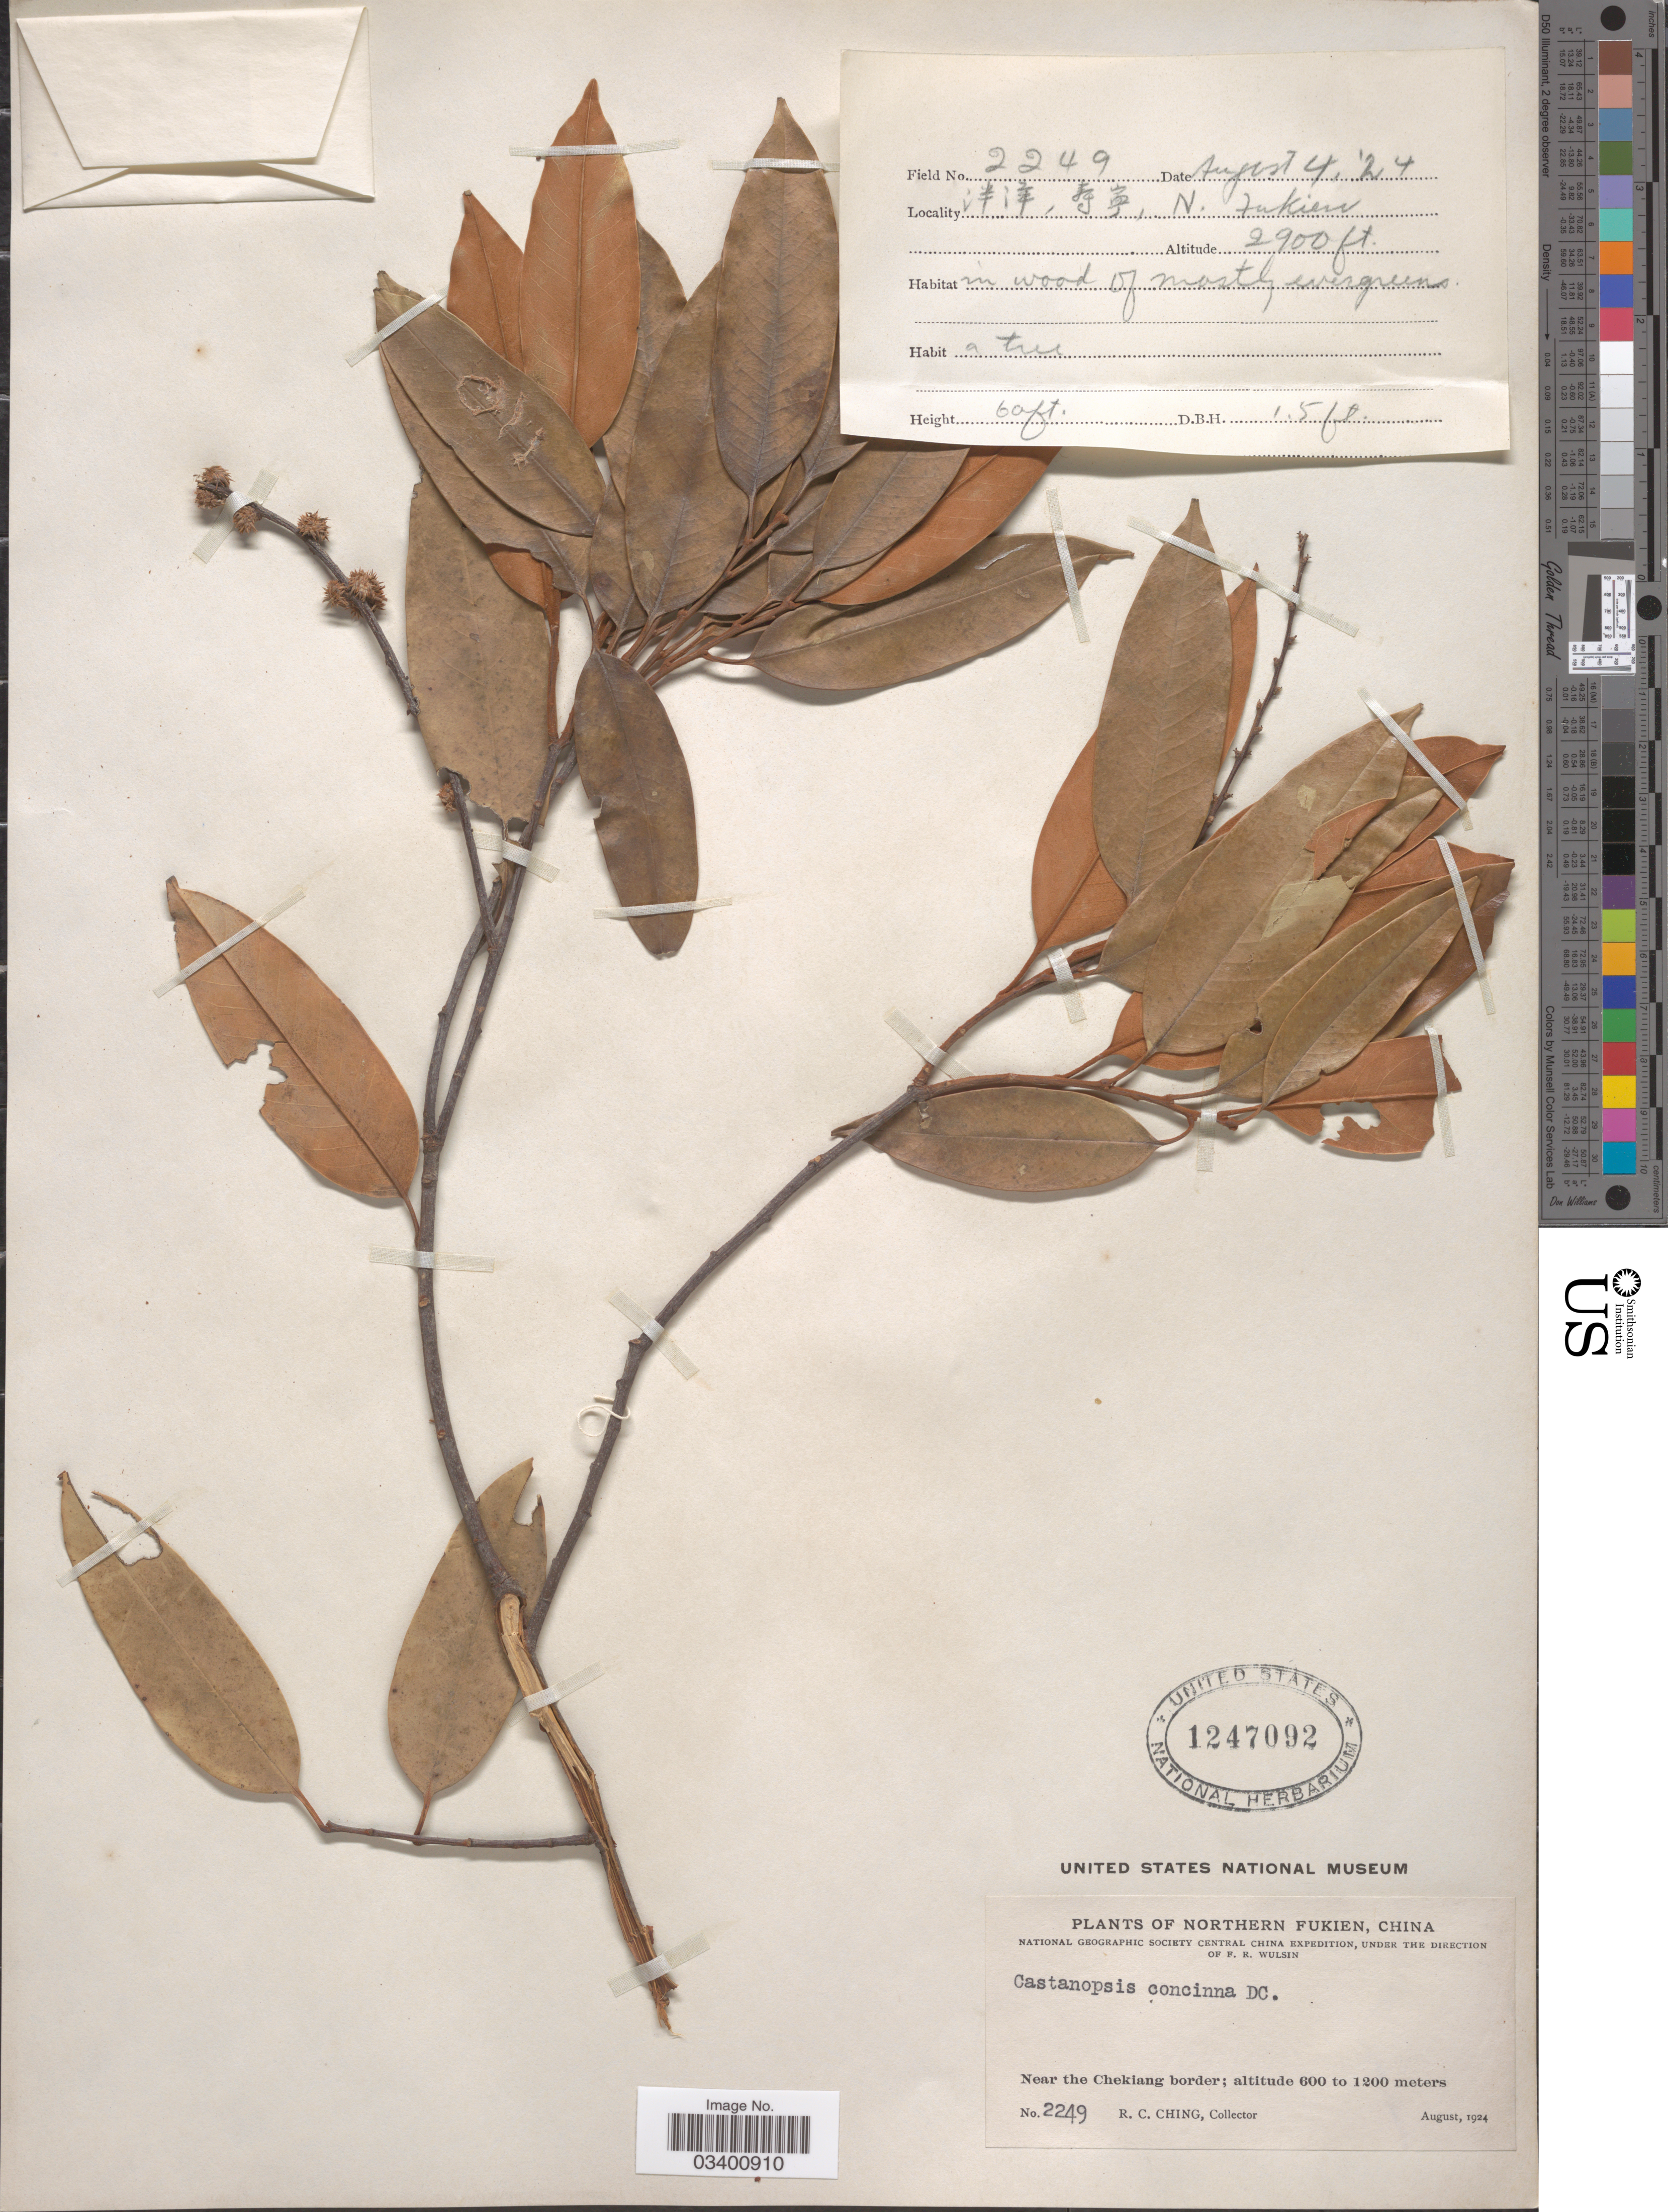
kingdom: Plantae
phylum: Tracheophyta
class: Magnoliopsida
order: Fagales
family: Fagaceae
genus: Castanopsis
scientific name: Castanopsis concinna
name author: (Champ. & Benth.) A. DC.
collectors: R. C. Ching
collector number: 2249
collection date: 1924-08-04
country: China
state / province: Fujian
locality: Northern Fukien, Near the Chekiang border.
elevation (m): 884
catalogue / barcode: US 1247092